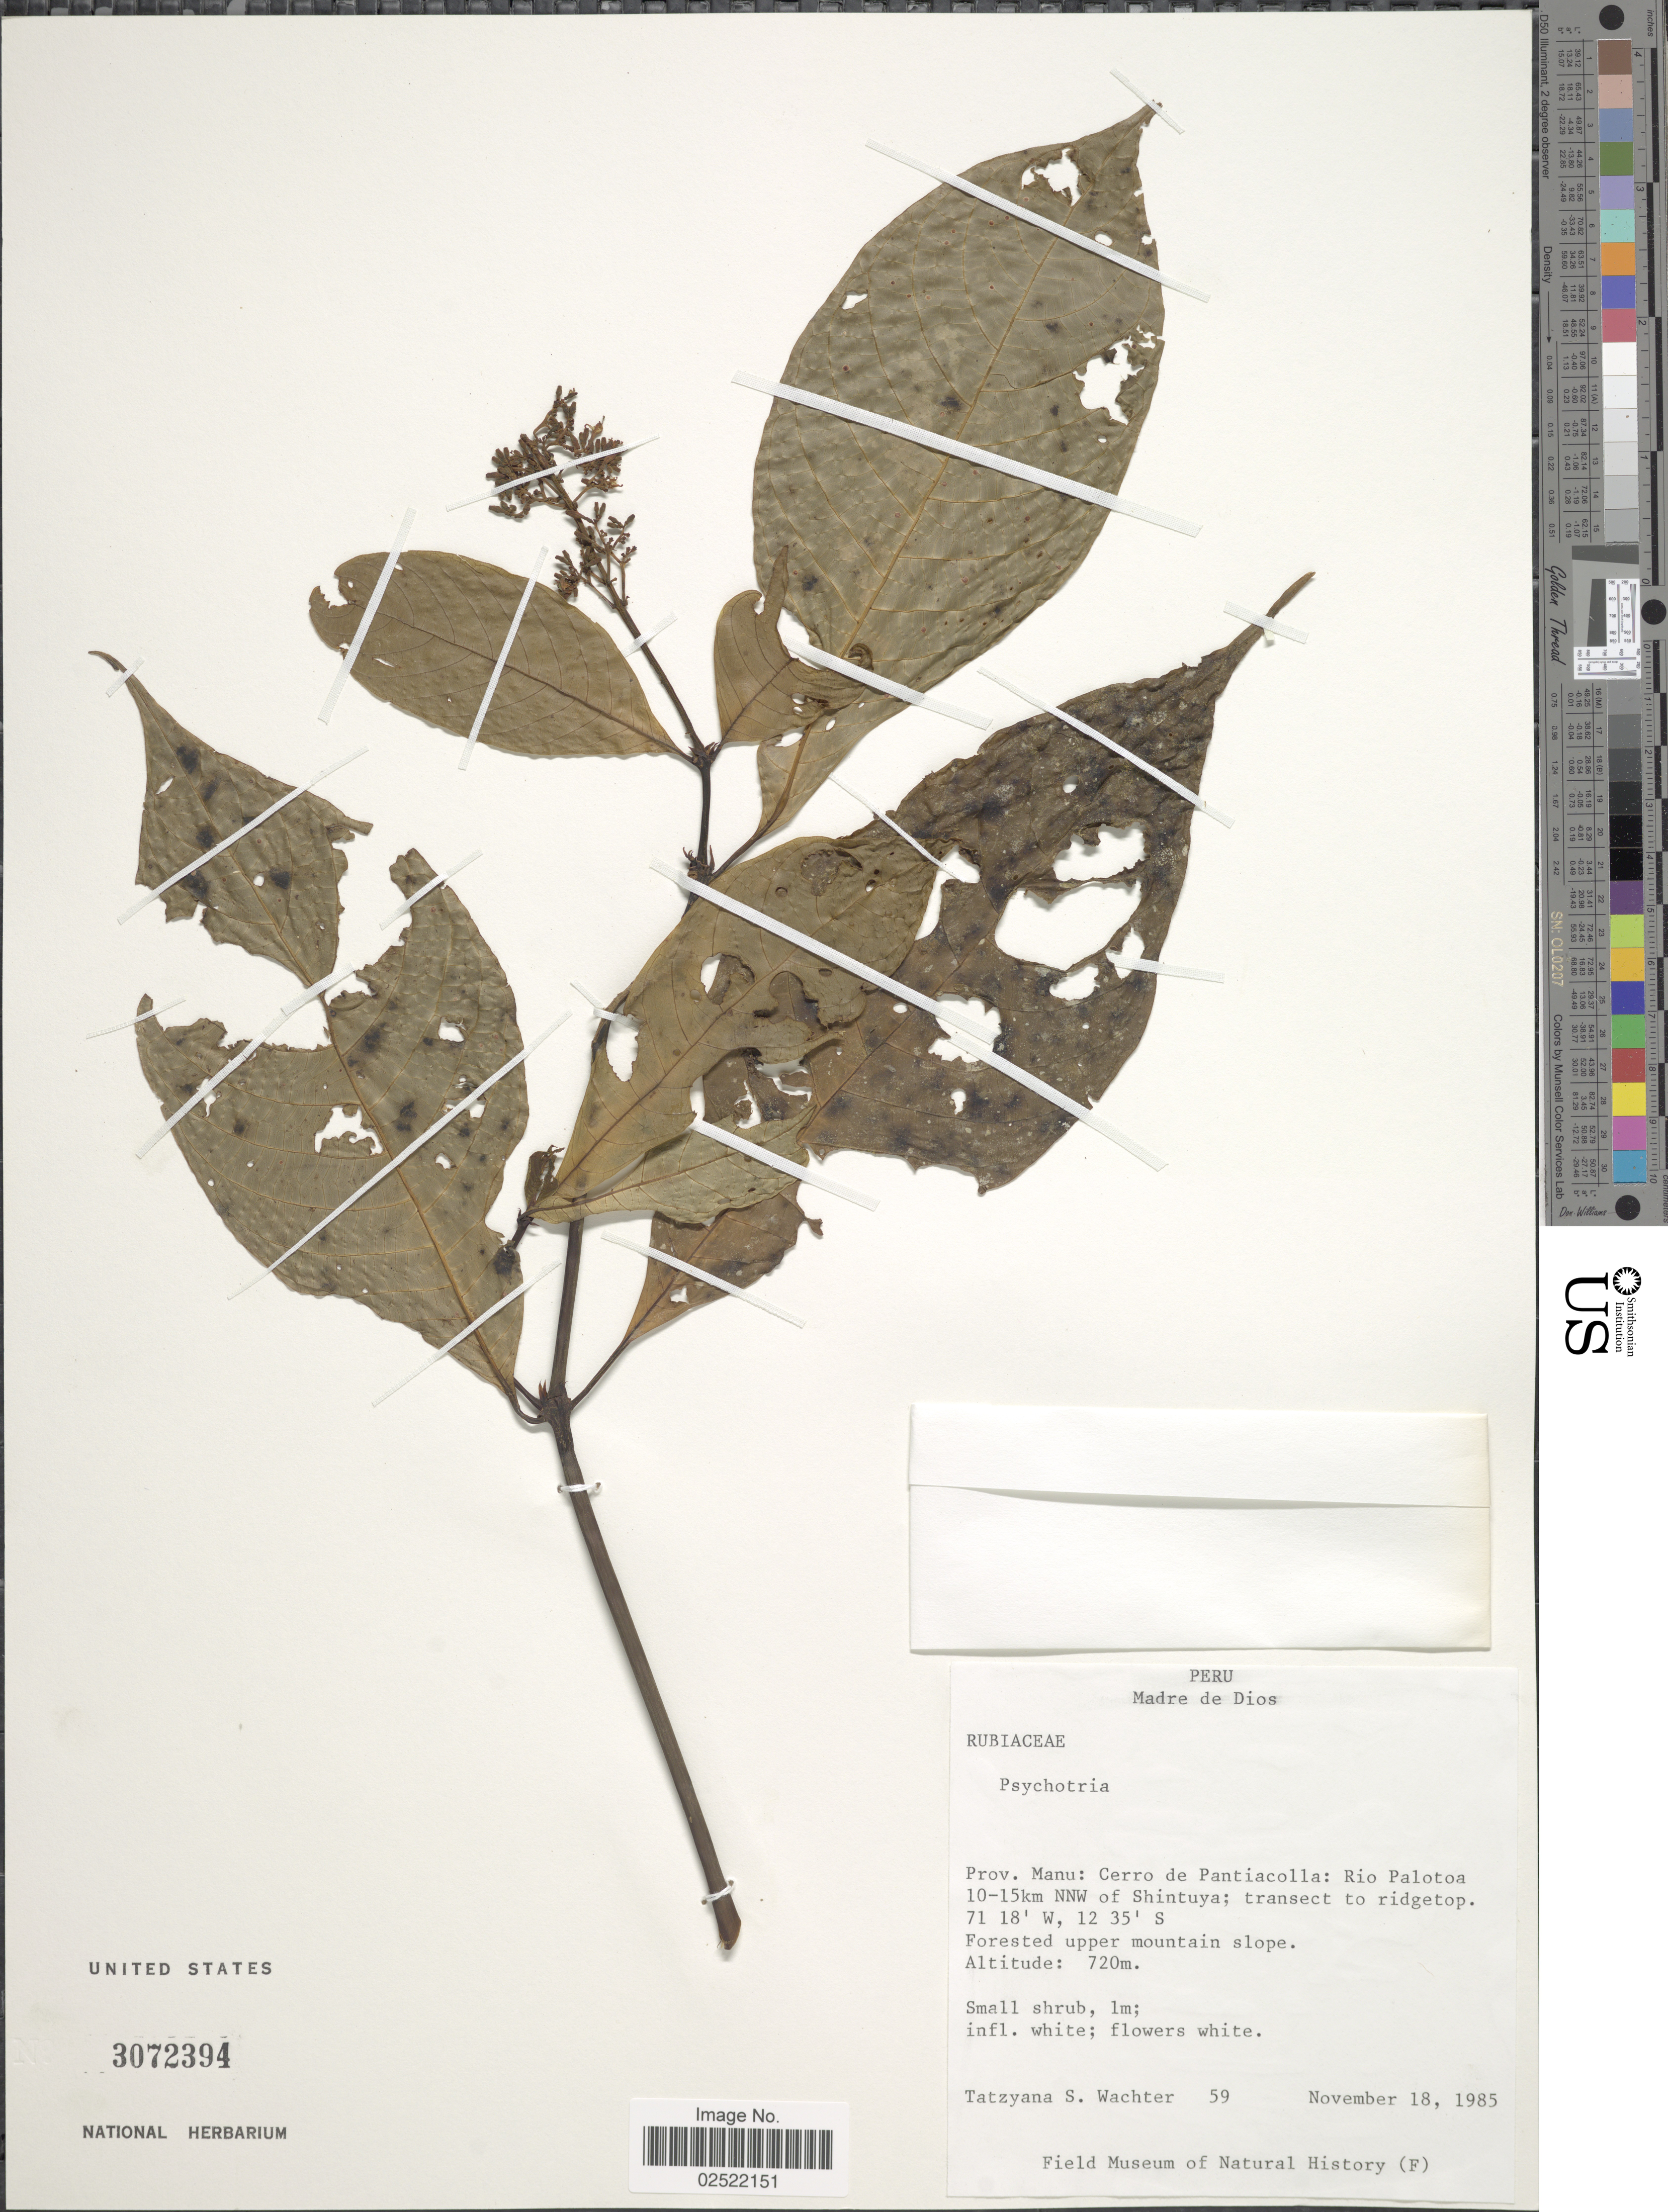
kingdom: Plantae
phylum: Tracheophyta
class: Magnoliopsida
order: Gentianales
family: Rubiaceae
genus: Psychotria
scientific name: Psychotria sp.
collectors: T. Wachter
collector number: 59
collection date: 1985-11-18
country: Peru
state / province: Madre de Dios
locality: Prov. Manu: Cerro de Pantiacolla: Rio Palotoa 10-15km NNW of Shintuya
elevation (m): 720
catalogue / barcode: US 3072394